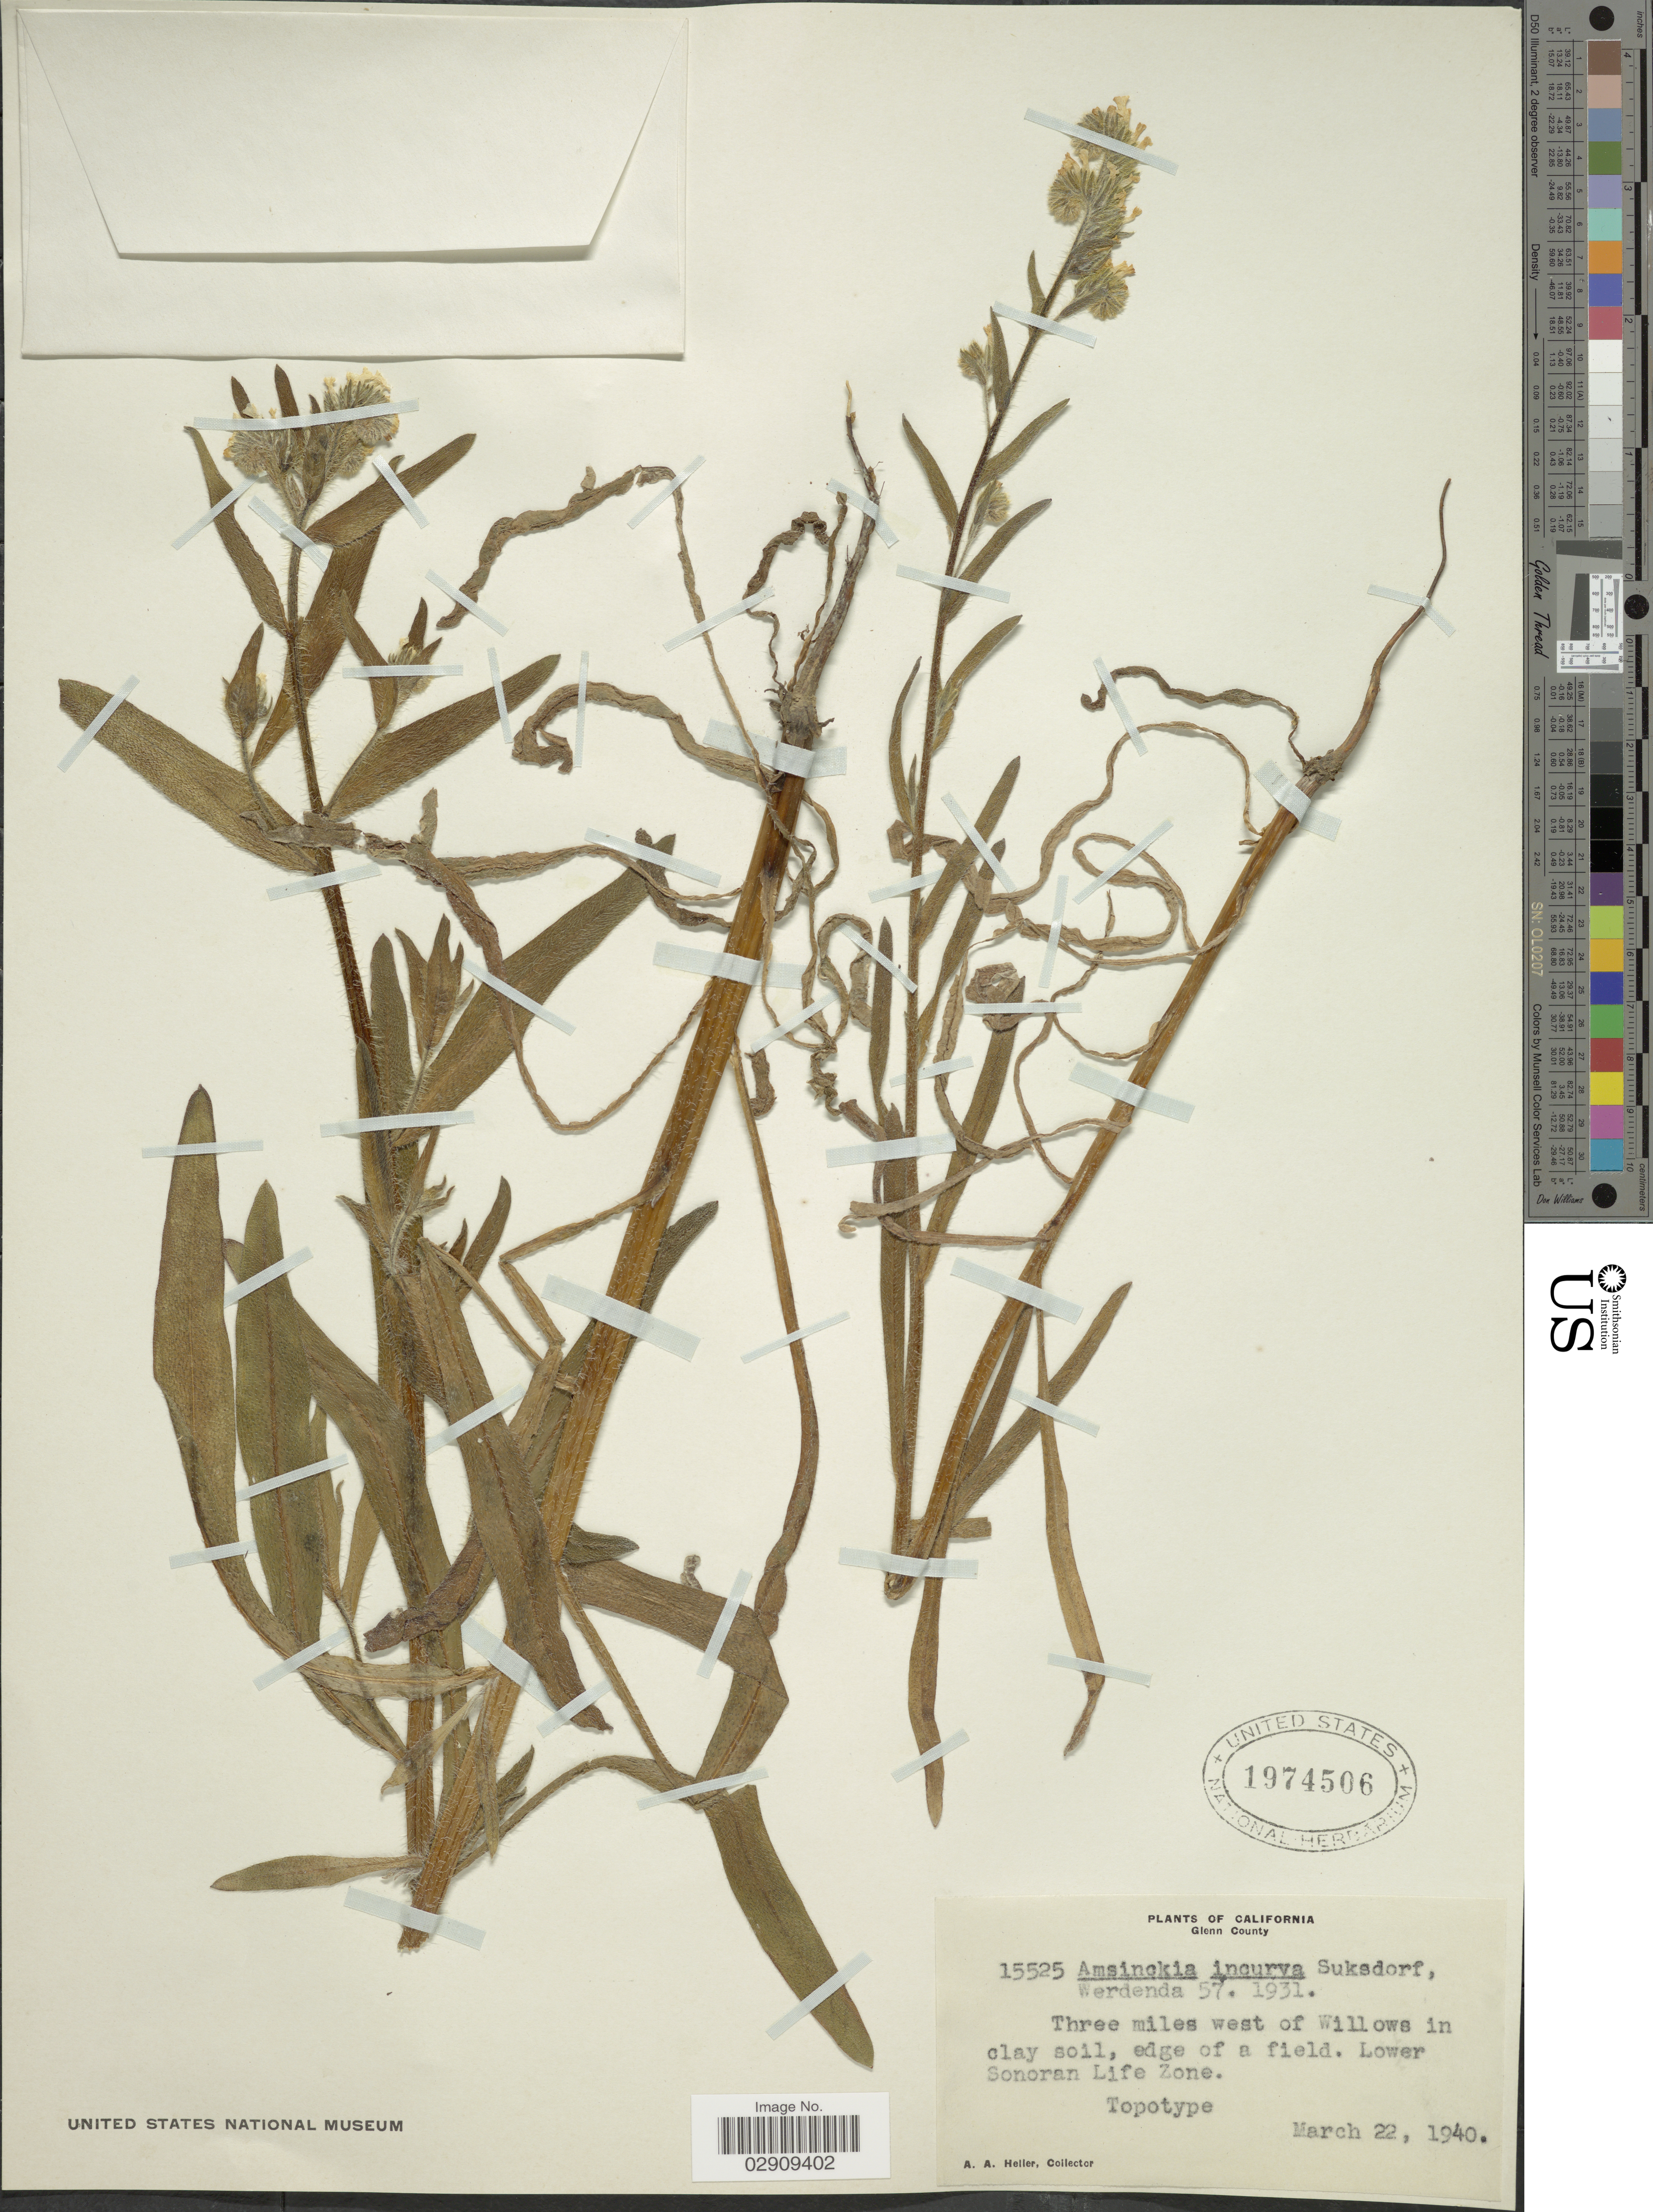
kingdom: Plantae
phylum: Tracheophyta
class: Magnoliopsida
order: Boraginales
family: Boraginaceae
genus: Amsinckia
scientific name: Amsinckia menziesii var. intermedia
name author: (Fisch. & C.A. Mey.) Ganders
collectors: A. A. Heller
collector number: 15525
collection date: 1940-03-22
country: United States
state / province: California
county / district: Glenn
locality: Glenn County. Three miles west of Willows. Lower Sonoran Life Zone.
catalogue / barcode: US 1974506